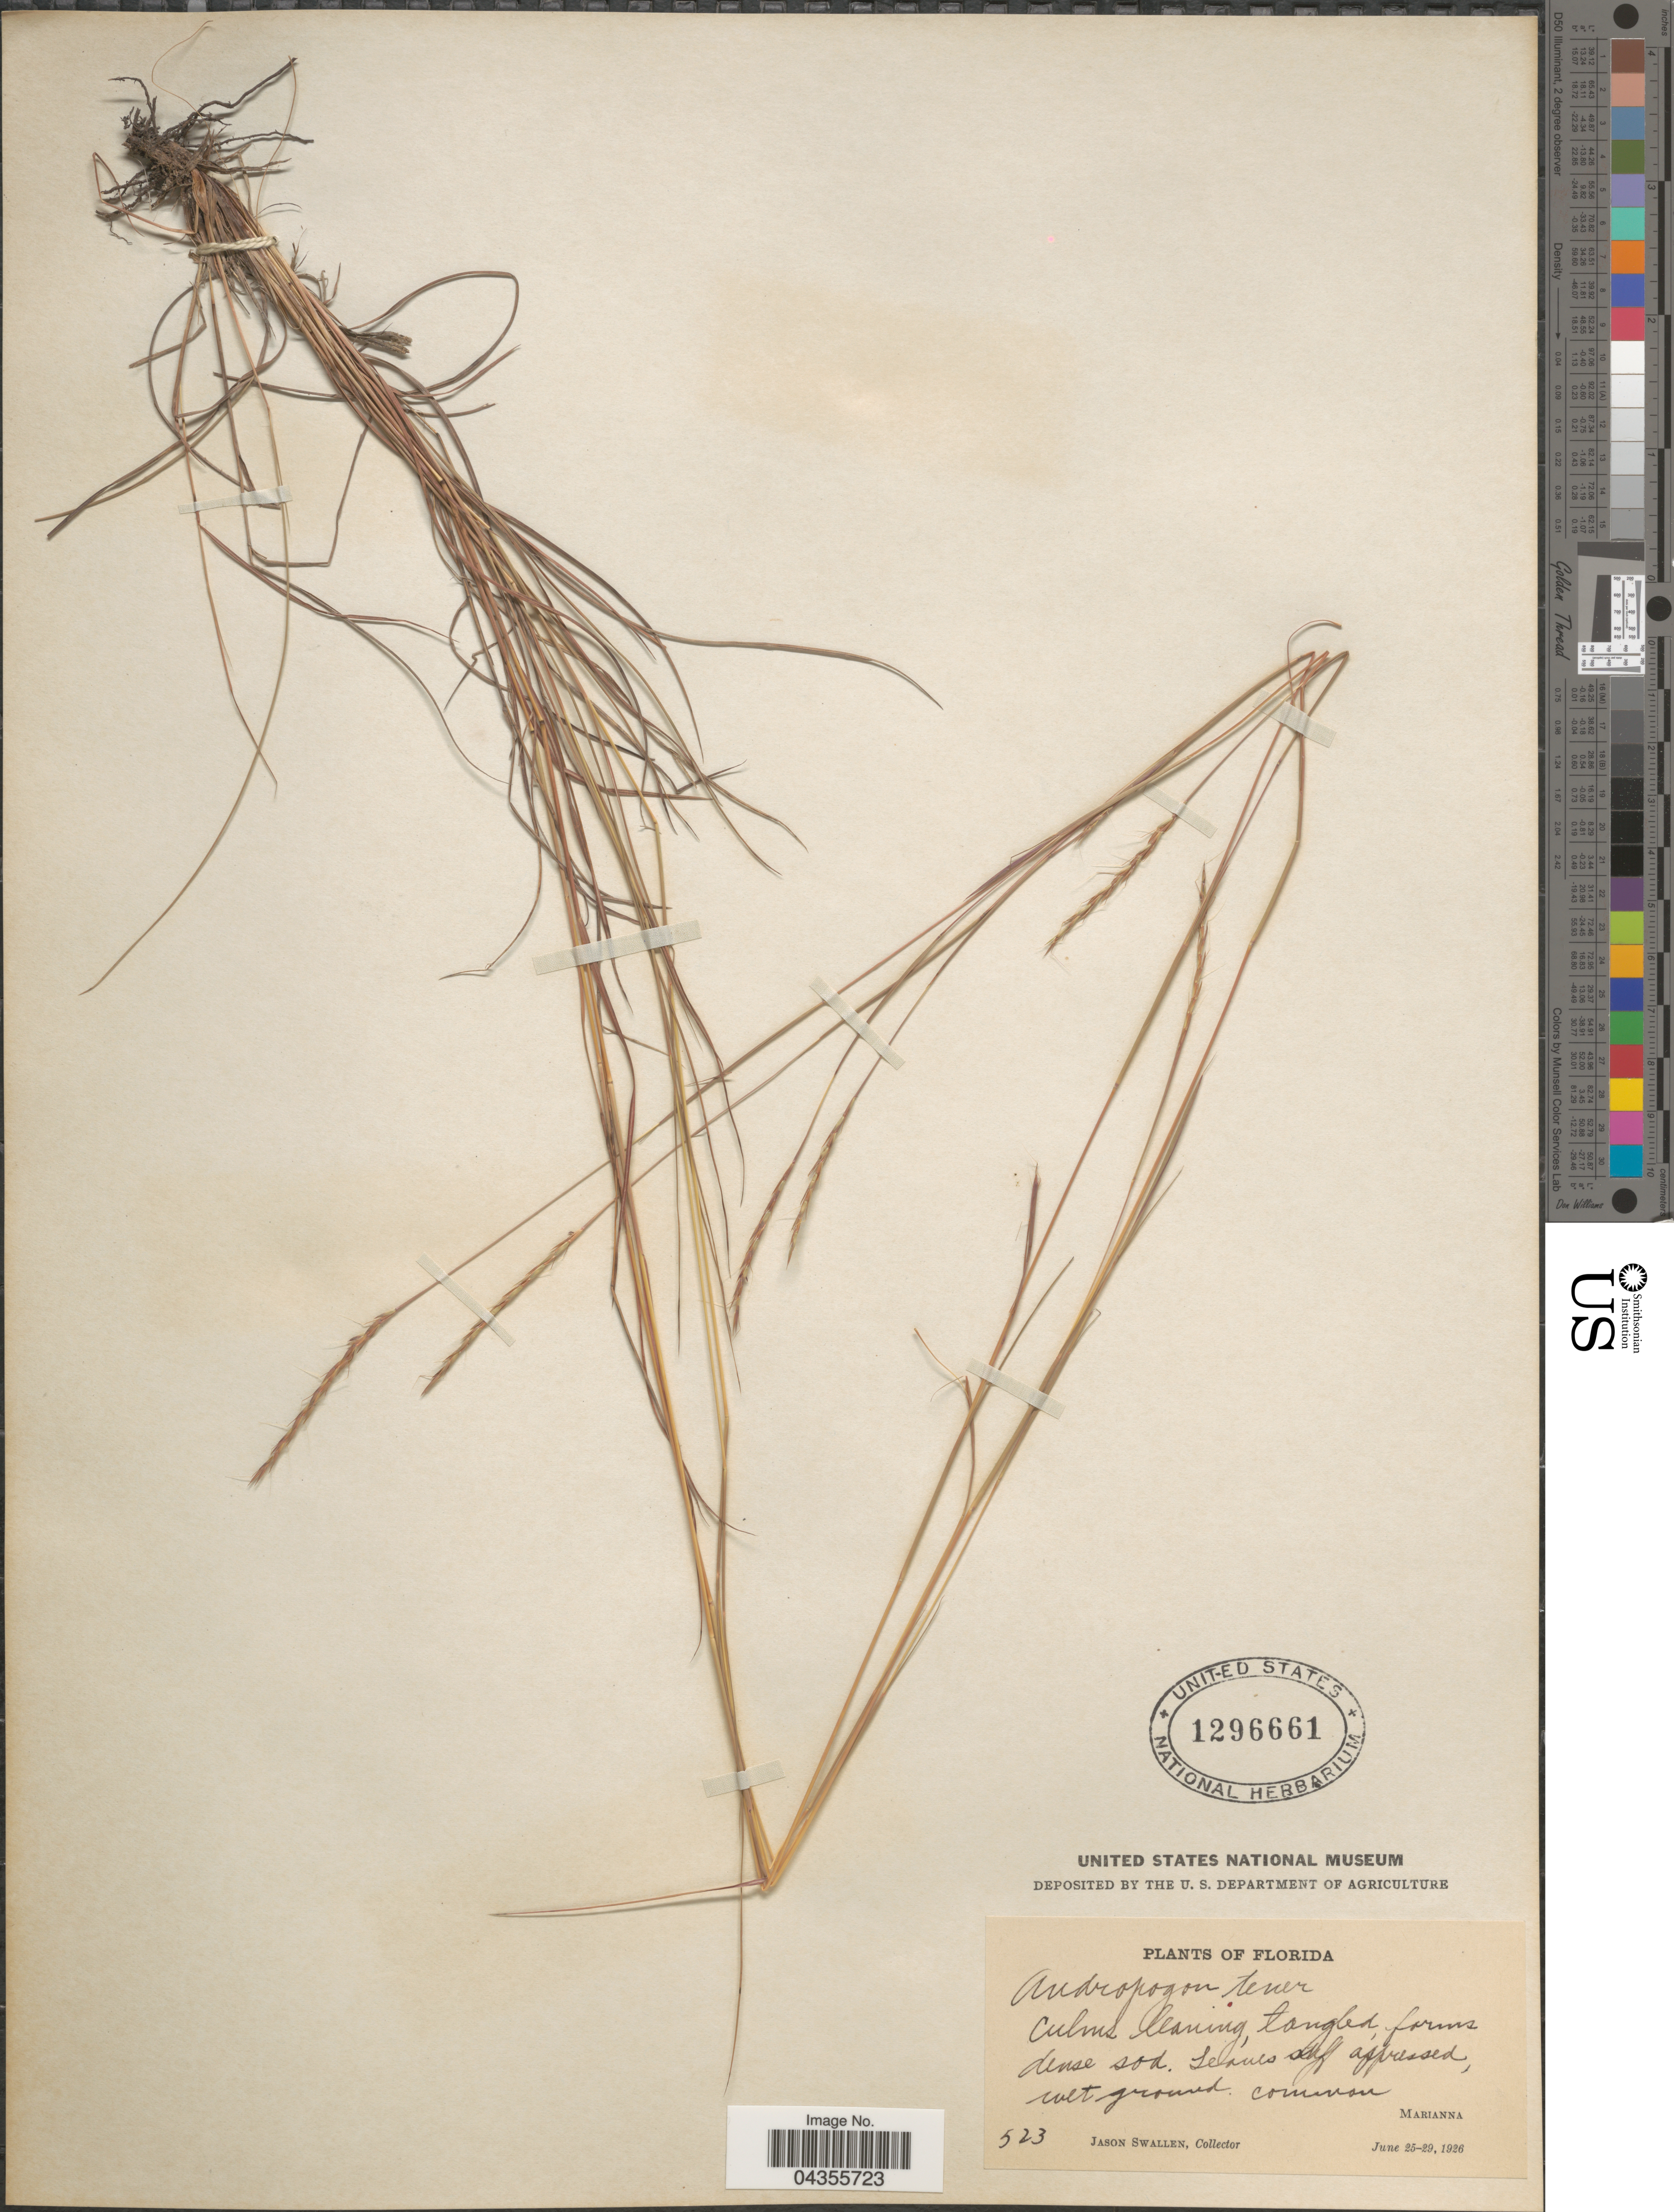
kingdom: Plantae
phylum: Tracheophyta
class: Liliopsida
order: Poales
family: Poaceae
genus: Schizachyrium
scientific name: Schizachyrium tenerum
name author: Nees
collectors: J. R. Swallen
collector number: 523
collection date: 1926-06-25/1926-06-29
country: United States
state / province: Florida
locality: Marianna.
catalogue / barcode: US 1296661